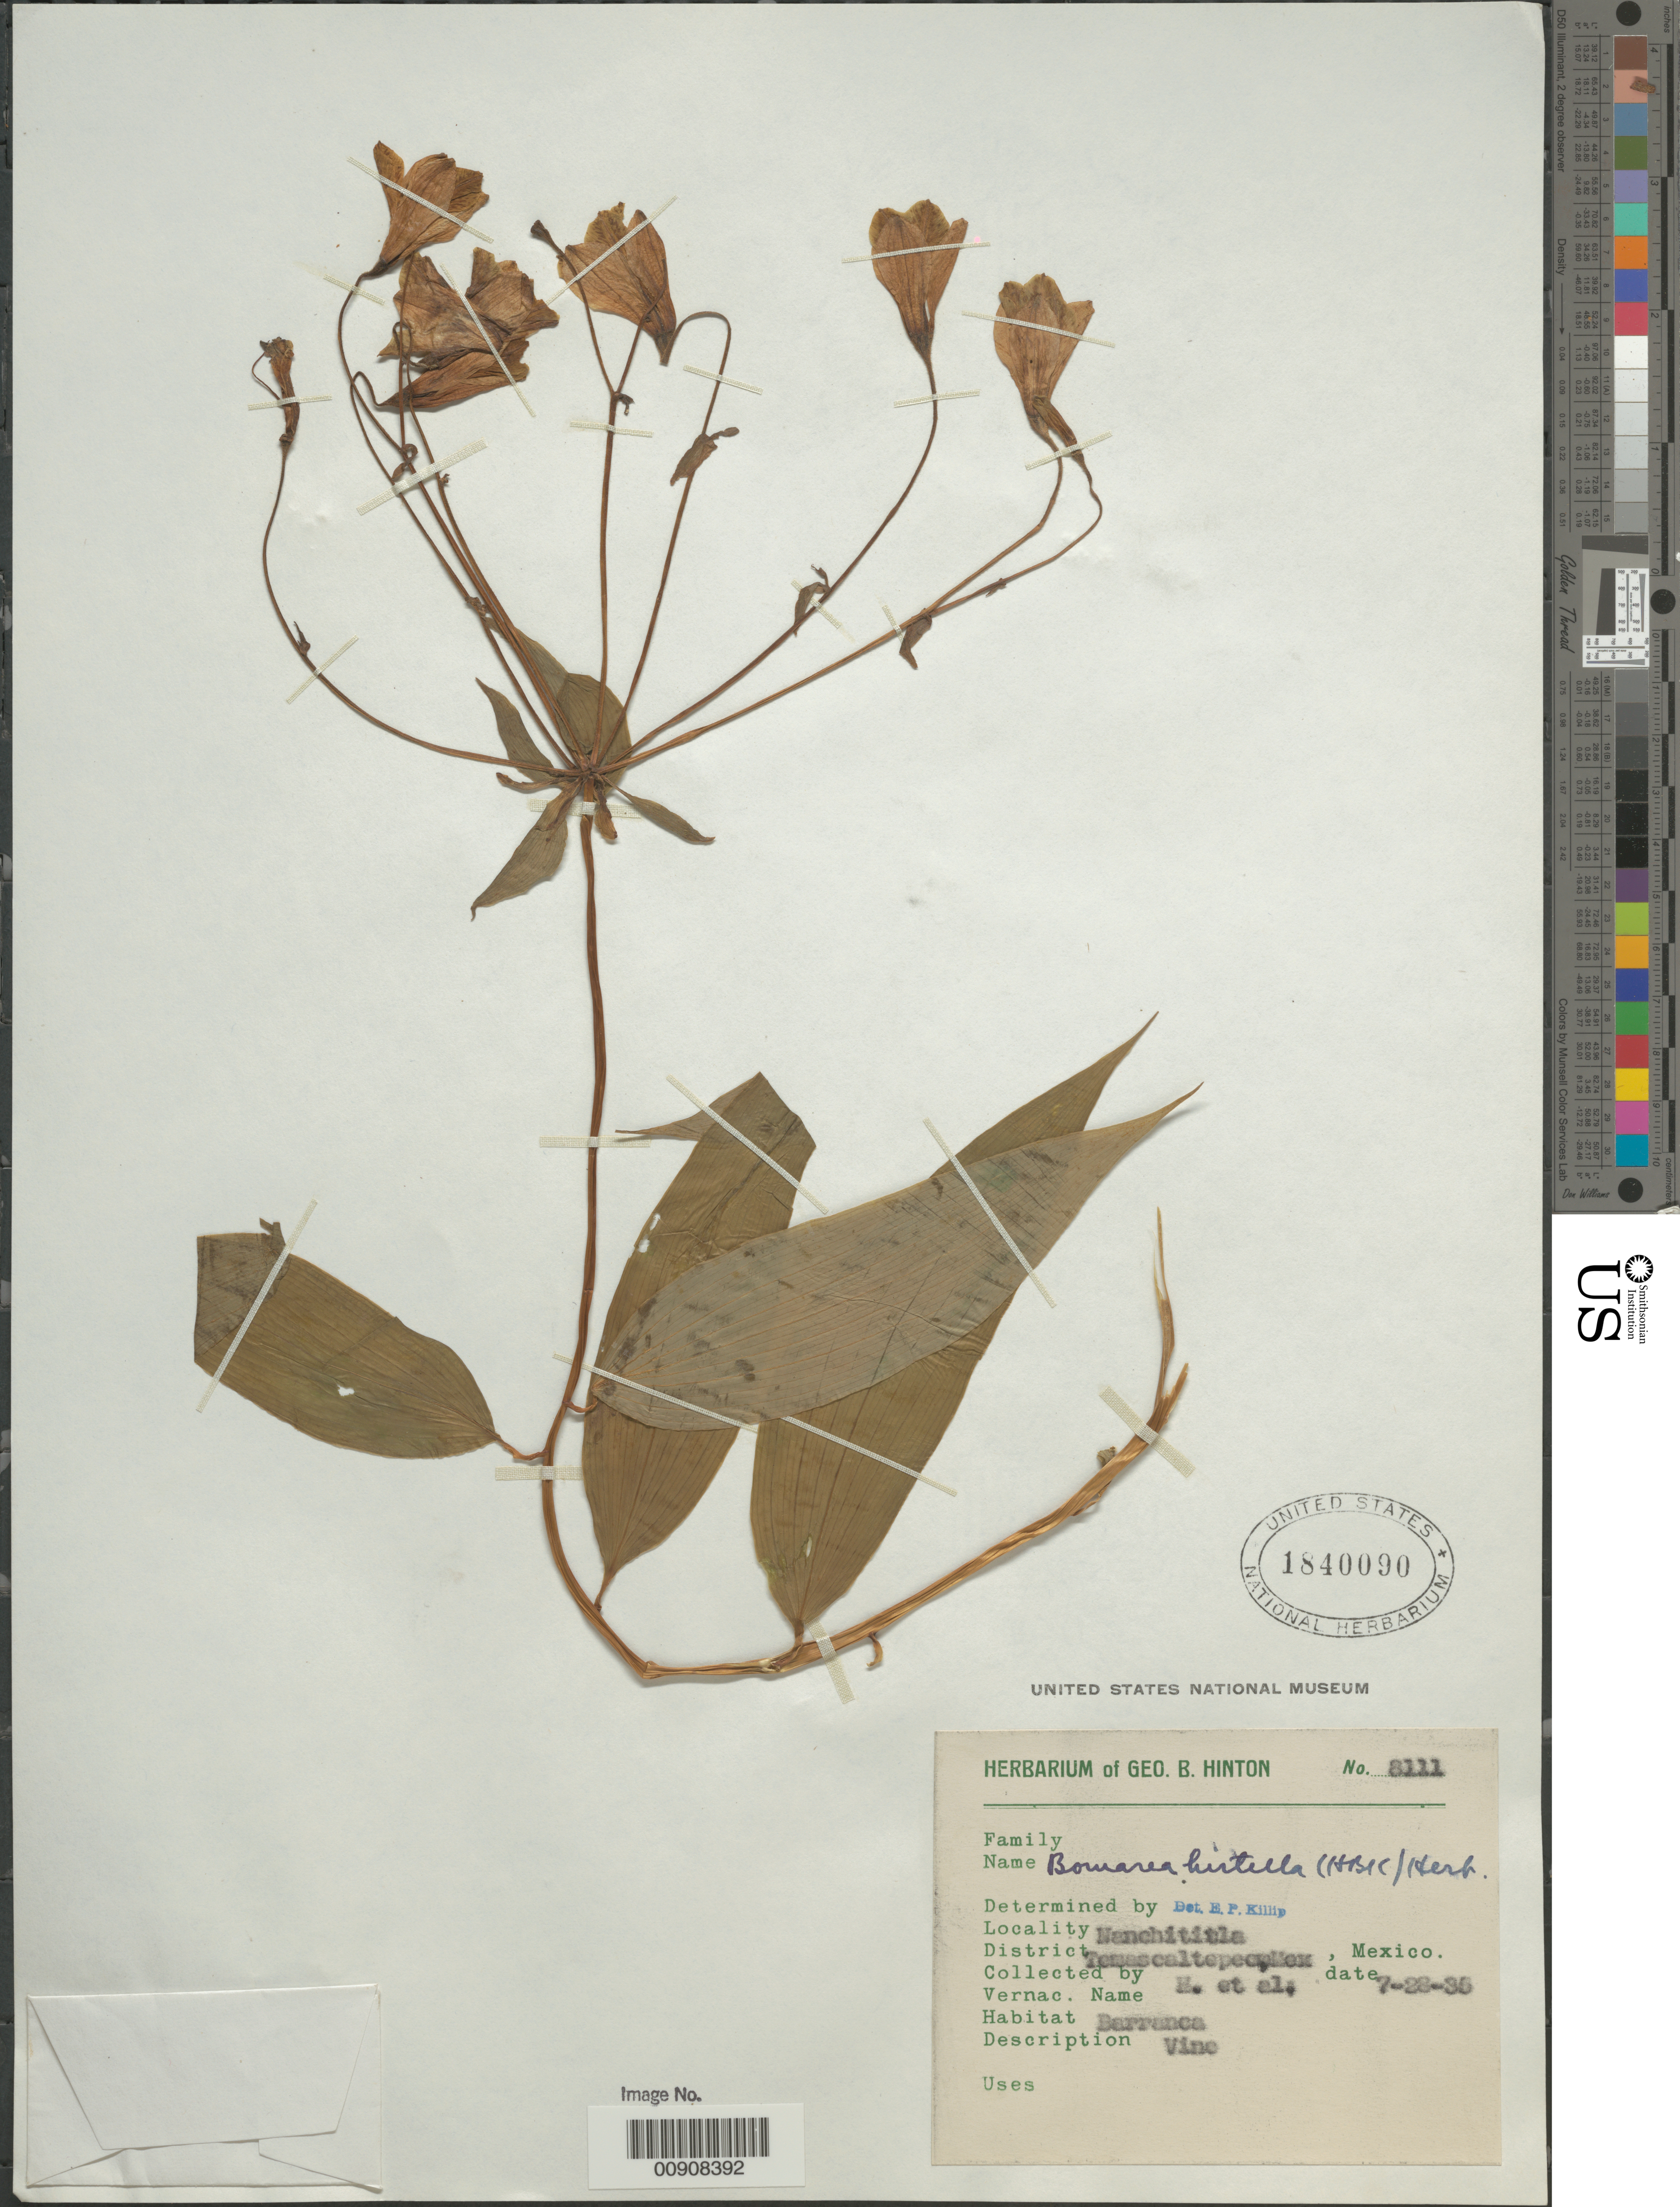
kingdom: Plantae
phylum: Tracheophyta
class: Liliopsida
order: Liliales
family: Alstroemeriaceae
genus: Bomarea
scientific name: Bomarea hirtella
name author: (Kunth) Herb.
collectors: G. B. Hinton & et al.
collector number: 8111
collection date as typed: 28 Jul 1935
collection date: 1935-07-28 or 1936-07-28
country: Mexico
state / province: México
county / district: Temascaltepec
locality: Nanchititla, District Temascaltepec, State Mexico.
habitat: Barranca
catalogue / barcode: US 1840090